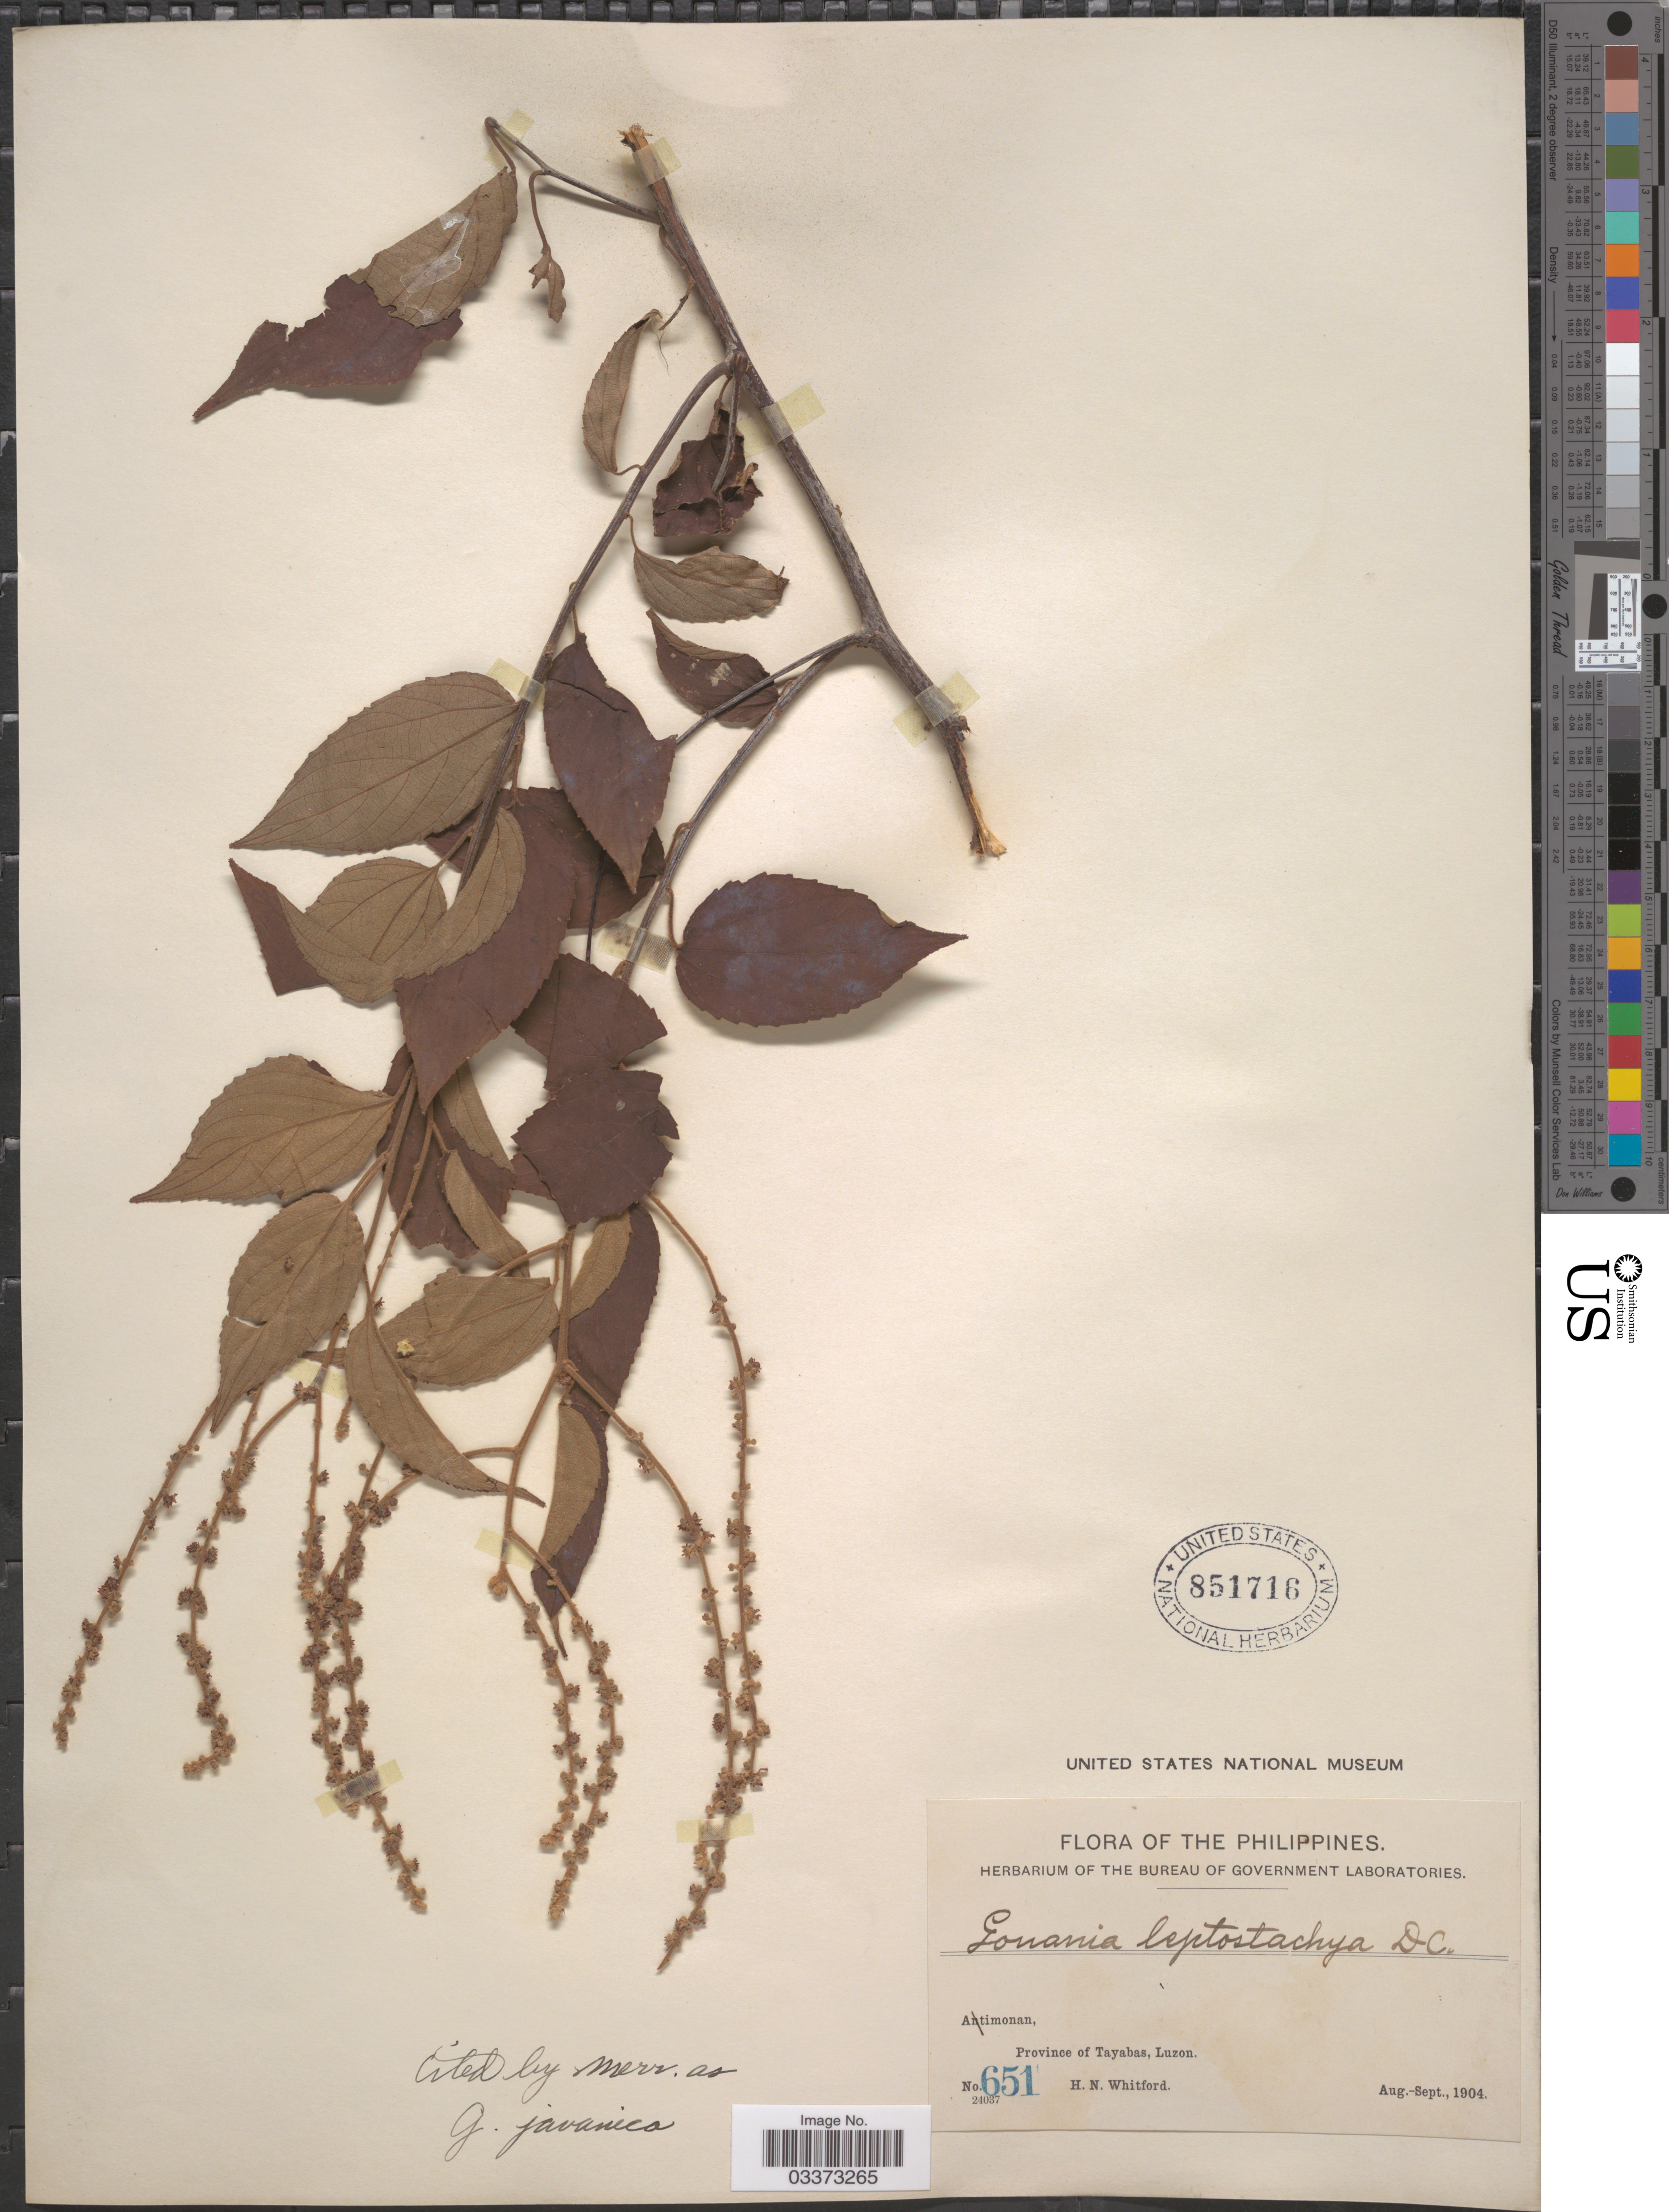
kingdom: Plantae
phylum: Tracheophyta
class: Magnoliopsida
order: Rosales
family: Rhamnaceae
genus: Gouania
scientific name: Gouania javanica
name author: Miq.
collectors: H. N. Whitford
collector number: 651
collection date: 1904-08/1904-09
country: Philippines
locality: Atimonan, Province of Tayabas, Luzon.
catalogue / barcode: US 851716